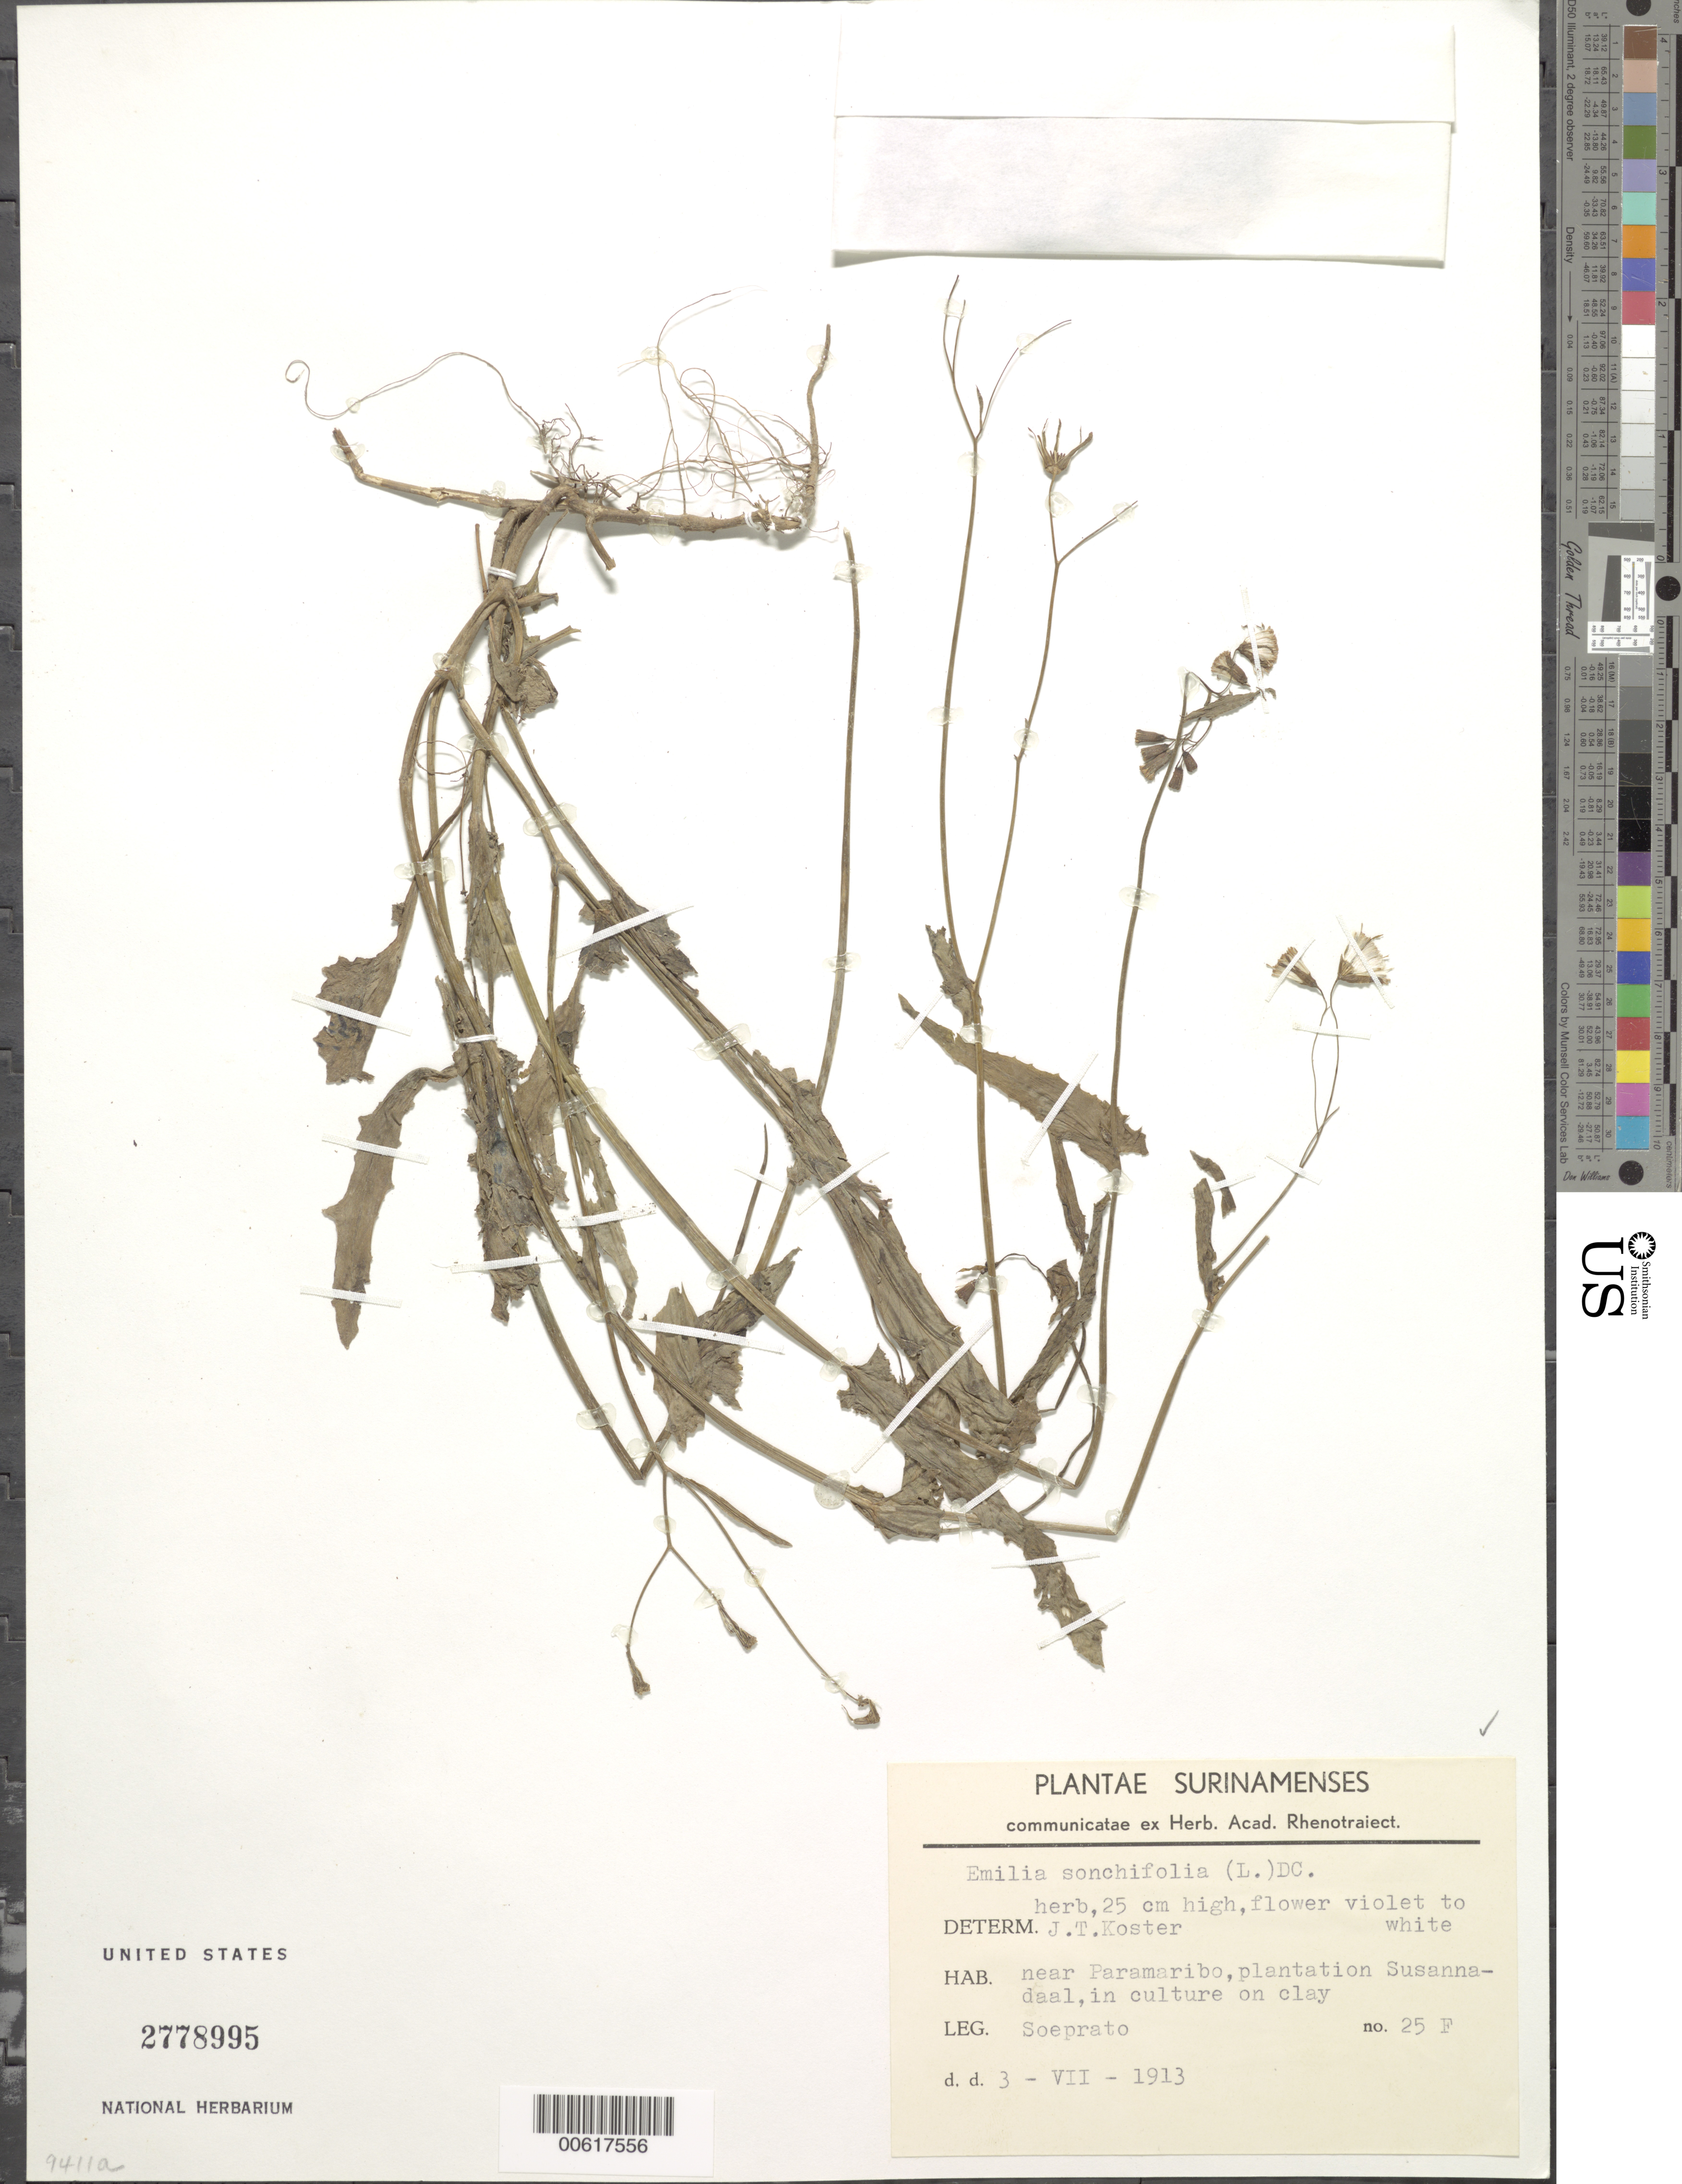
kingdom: Plantae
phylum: Tracheophyta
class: Magnoliopsida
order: Asterales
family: Asteraceae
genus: Emilia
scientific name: Emilia sonchifolia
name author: (L.) DC.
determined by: Koster, J. T.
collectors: -. Soeprato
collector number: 25 f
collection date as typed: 3-Jul-13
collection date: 1913-07-03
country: Suriname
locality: Paramaribo, Susannadaal Plantation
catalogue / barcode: US 2778995